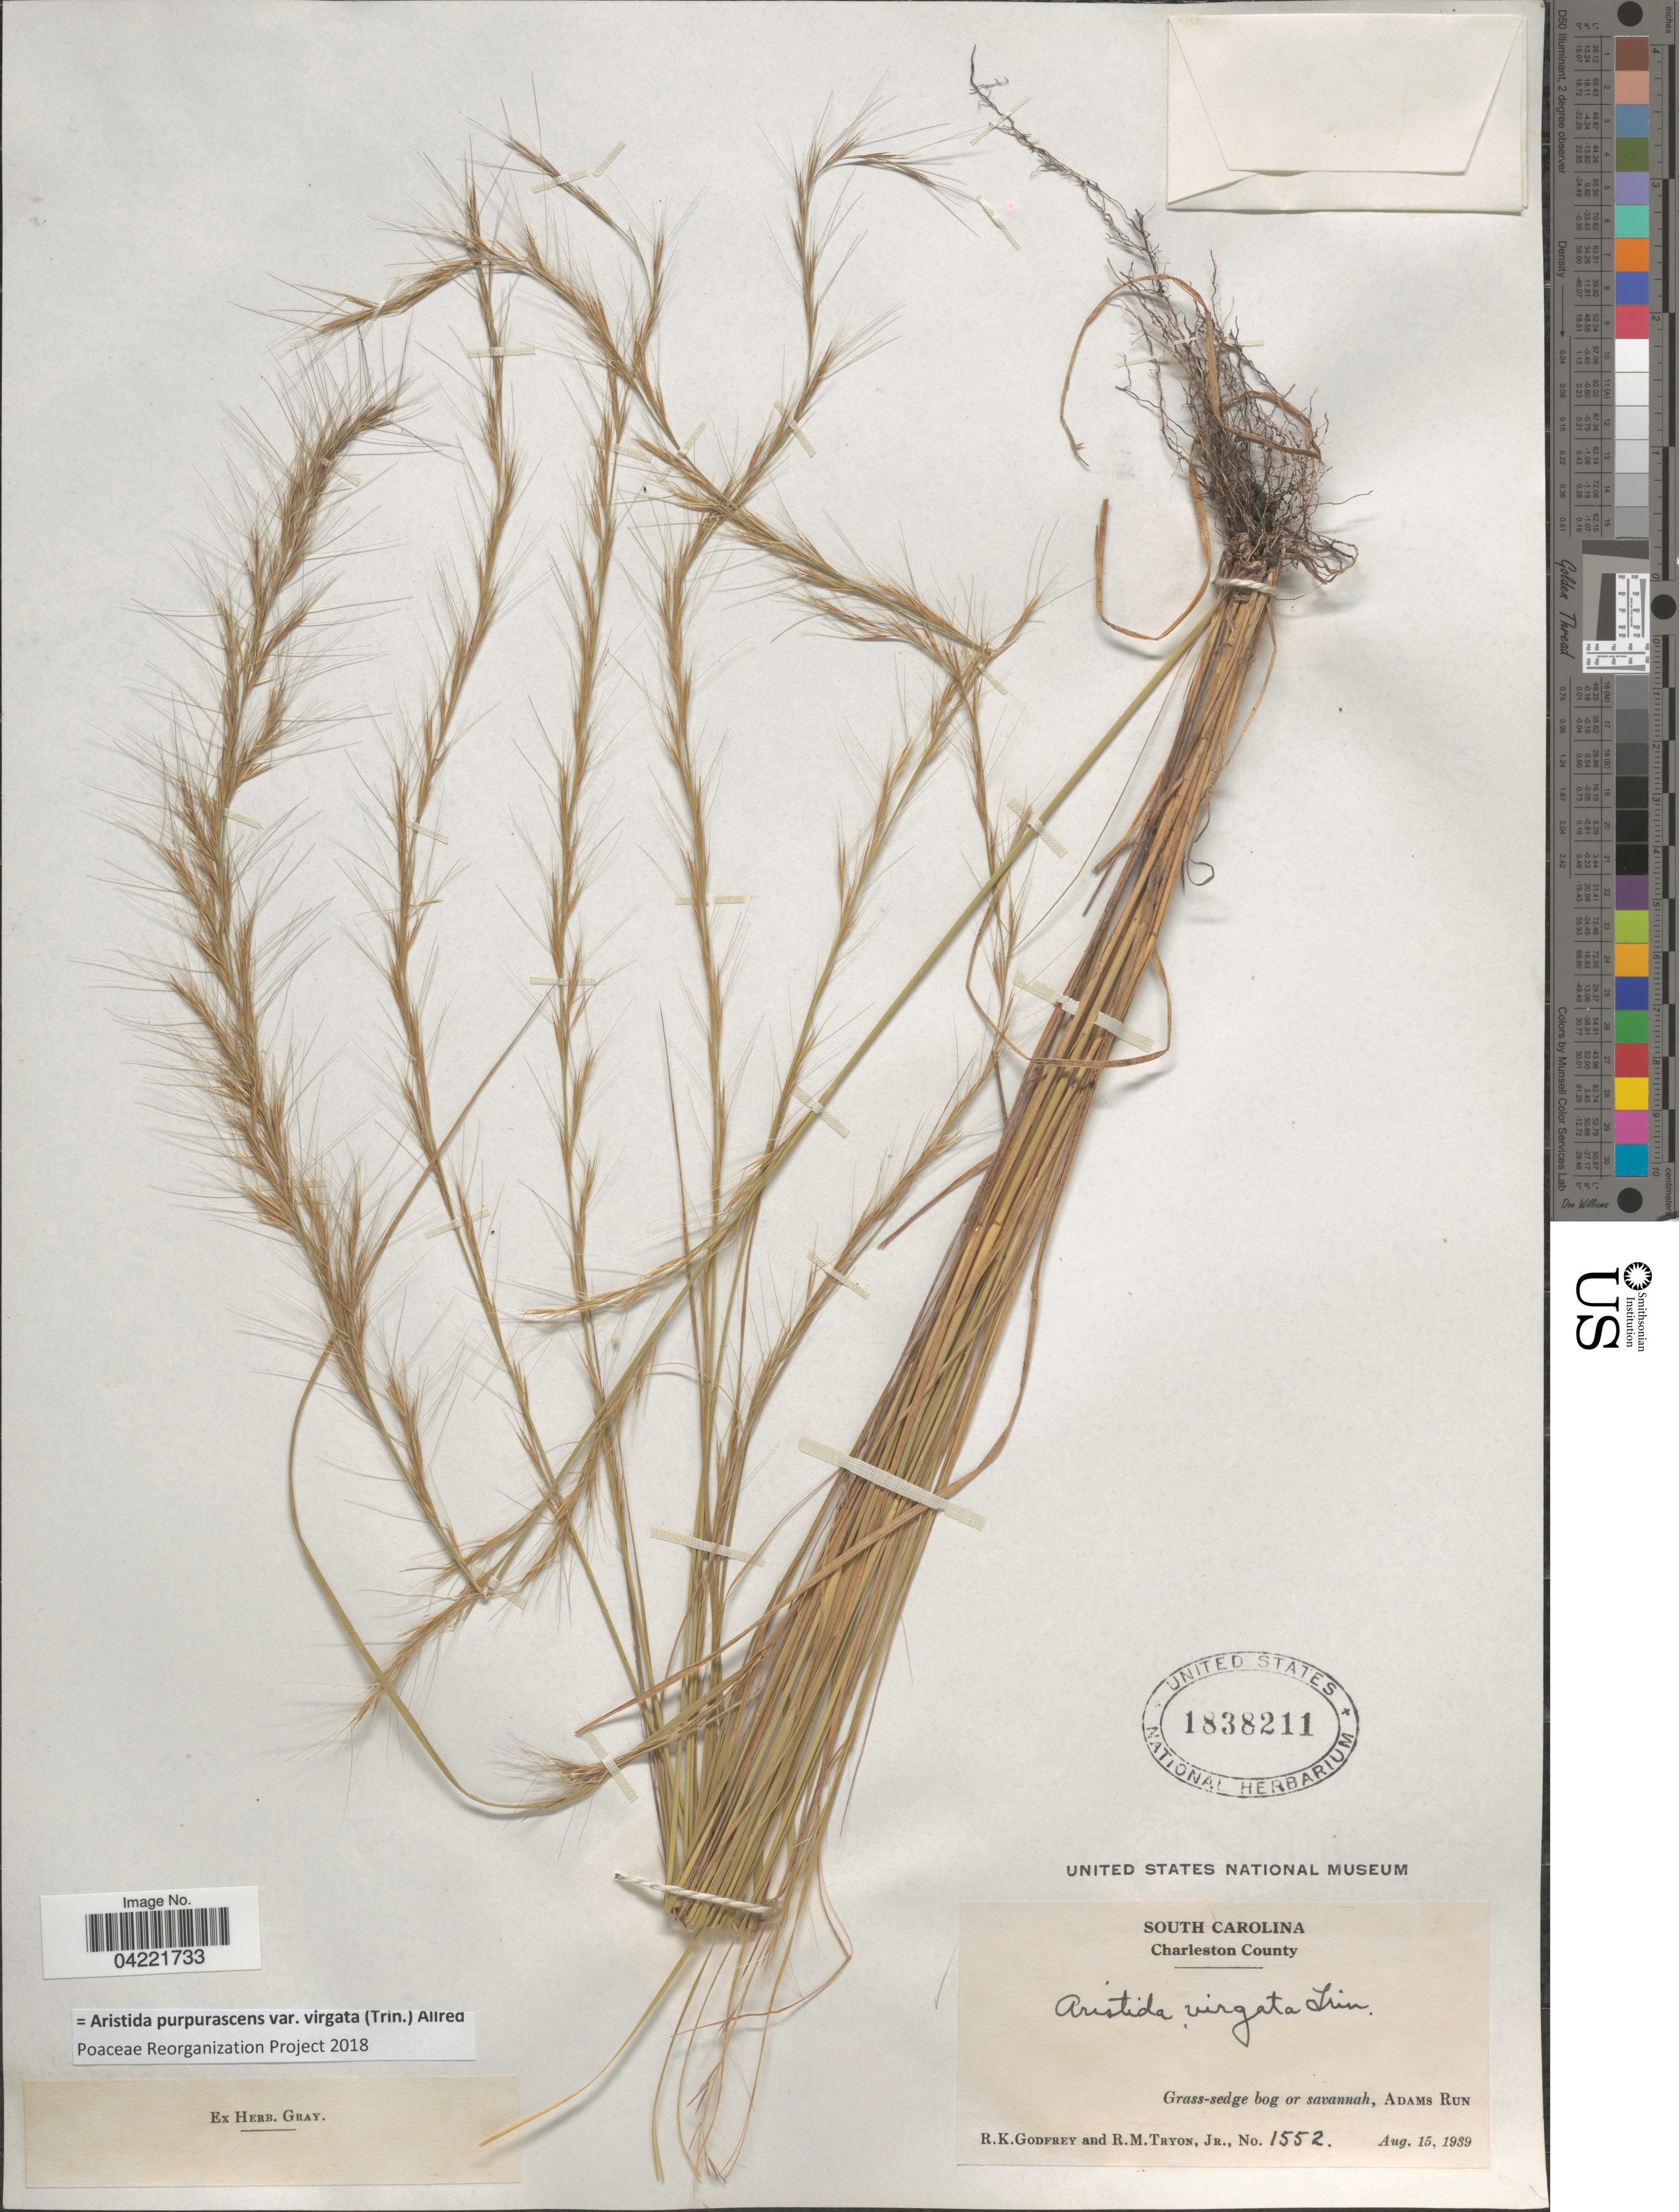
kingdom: Plantae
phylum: Tracheophyta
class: Liliopsida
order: Poales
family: Poaceae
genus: Aristida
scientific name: Aristida purpurascens var. virgata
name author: (Trin.) Allred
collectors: R. K. Godfrey & R. Tryon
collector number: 1552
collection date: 1939-08-15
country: United States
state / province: South Carolina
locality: Charleston County. Grass-sedge bog or savannah, Adams Run.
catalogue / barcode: US 1838211